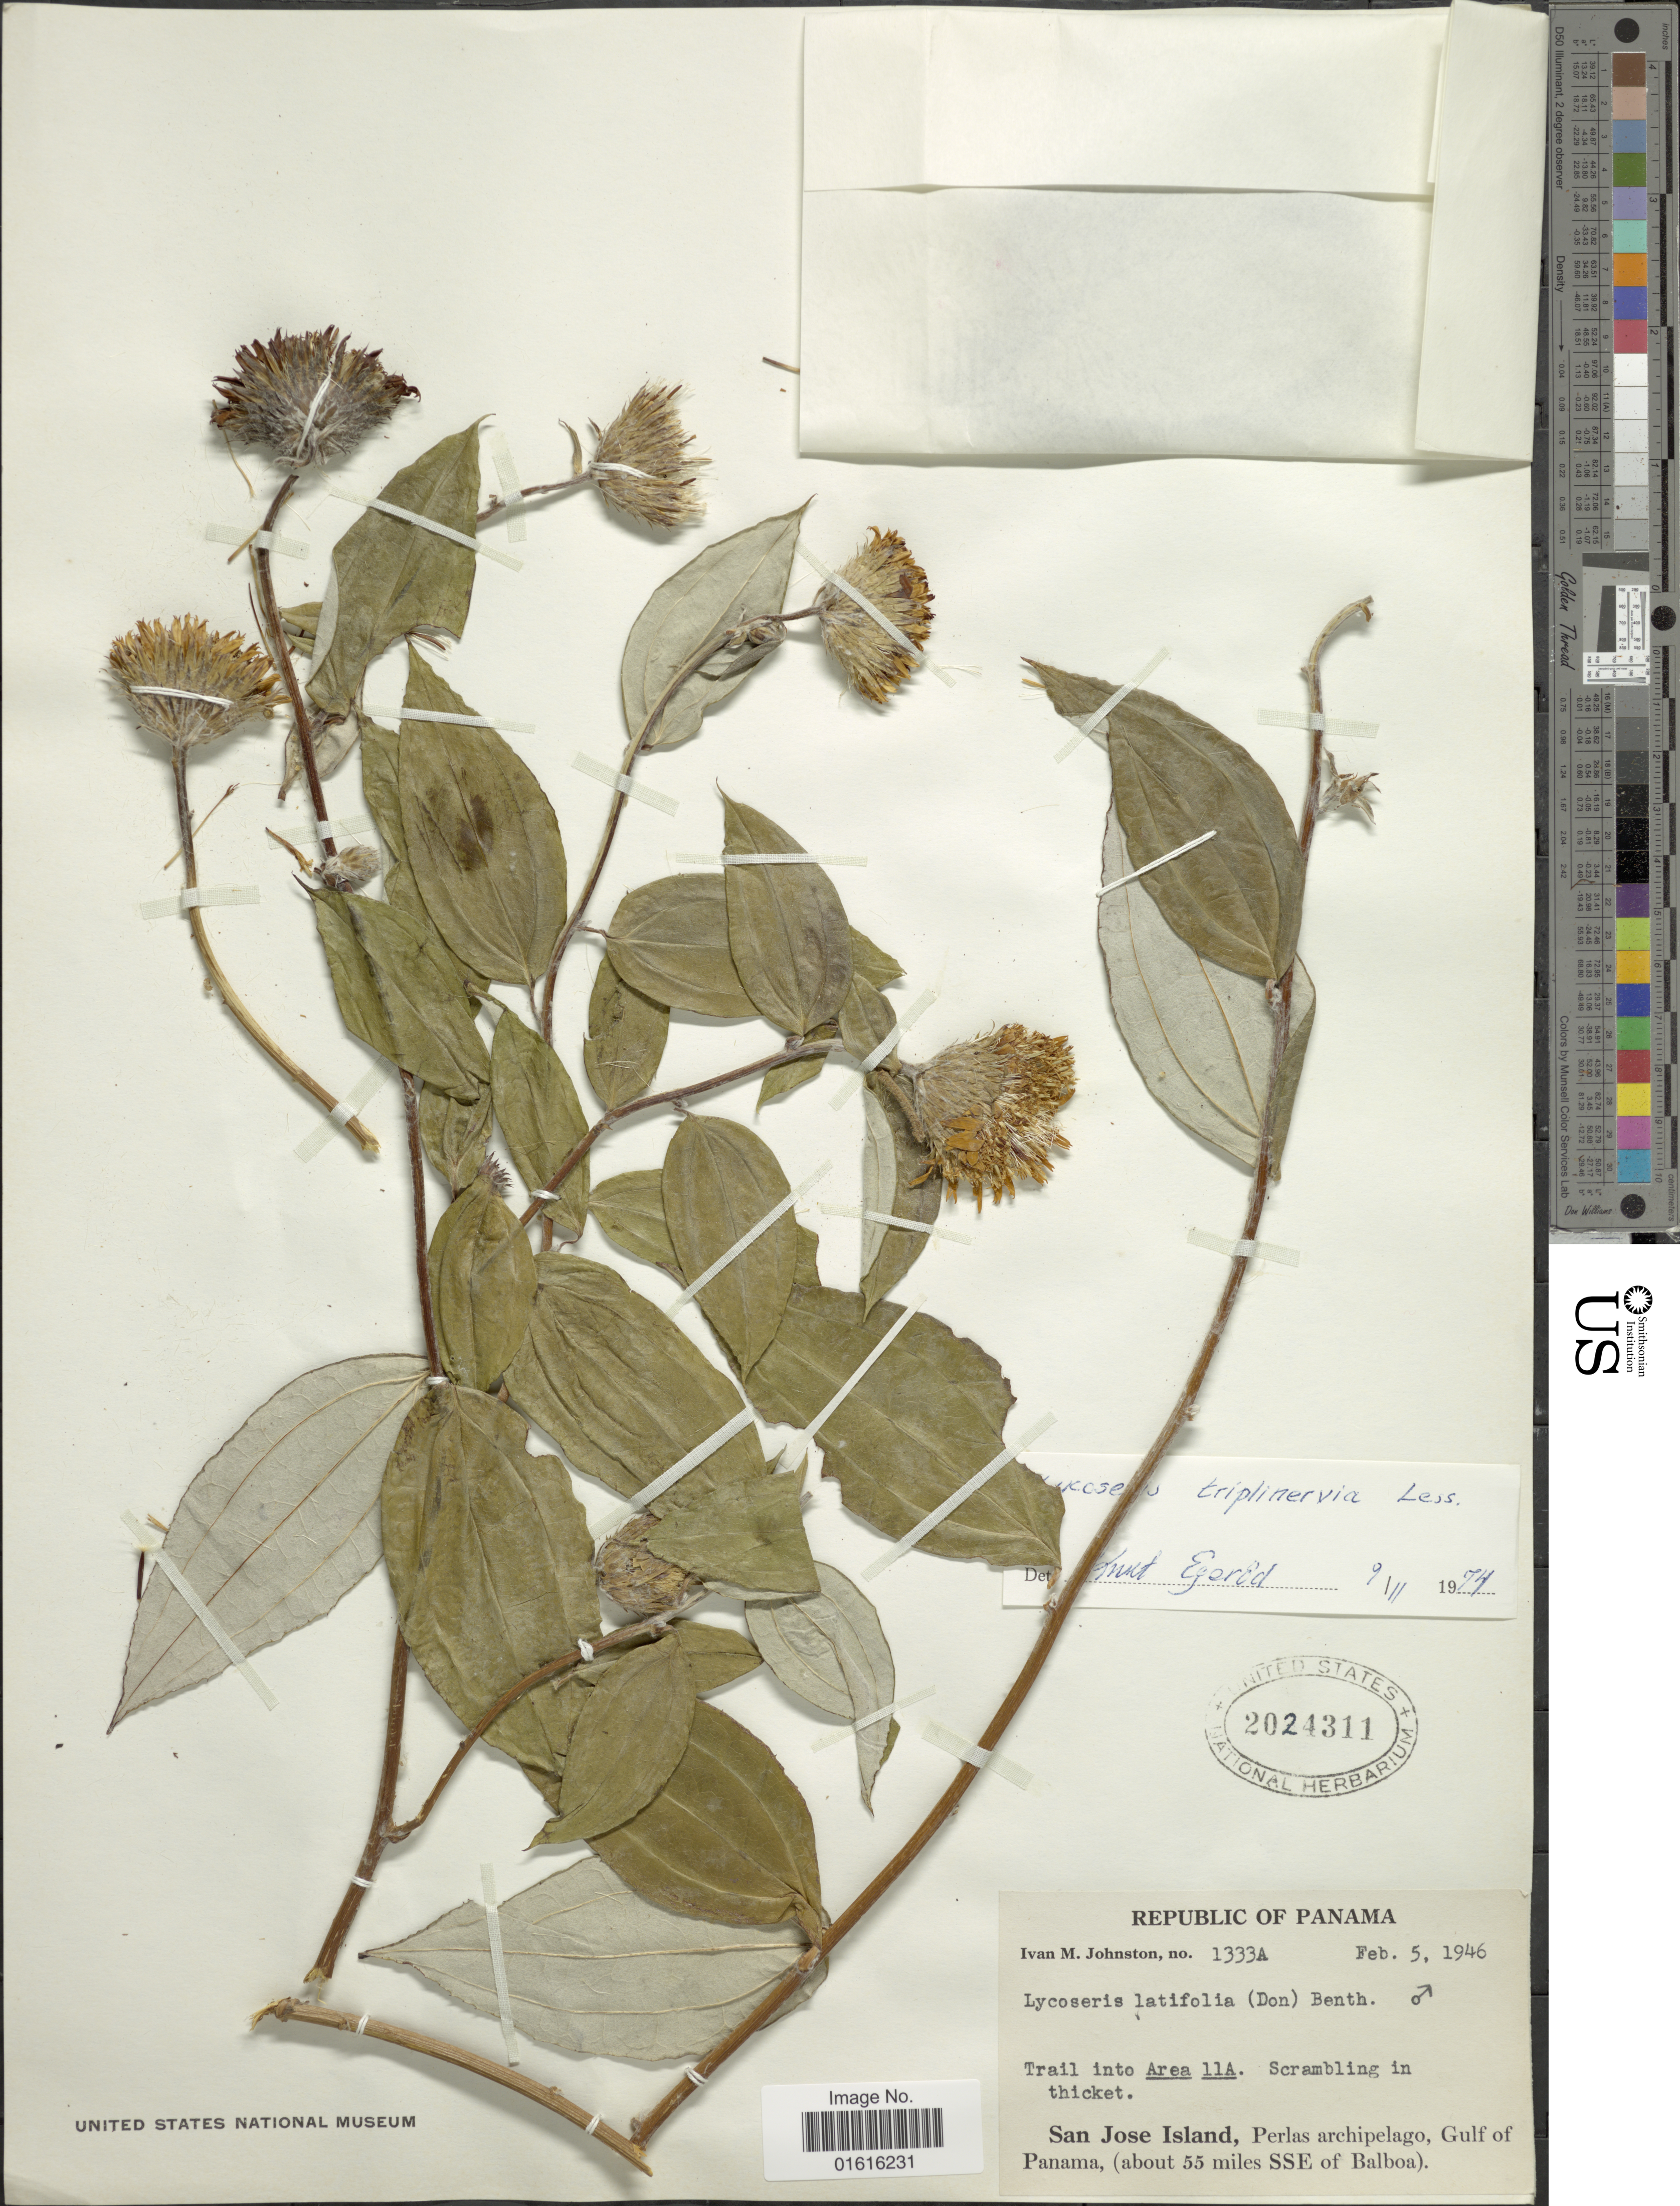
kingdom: Plantae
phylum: Tracheophyta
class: Magnoliopsida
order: Asterales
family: Asteraceae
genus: Lycoseris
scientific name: Lycoseris triplinervia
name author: Less.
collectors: I.M. Johnston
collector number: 1333A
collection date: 1946-02-05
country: Panama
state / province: Panamá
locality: Republic of Panama. Trail into Area 11A. San Jose Island, Perlas archipelago, Gulf of Panama, (about 55 miles SSE of Balboa).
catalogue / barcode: US 2024311